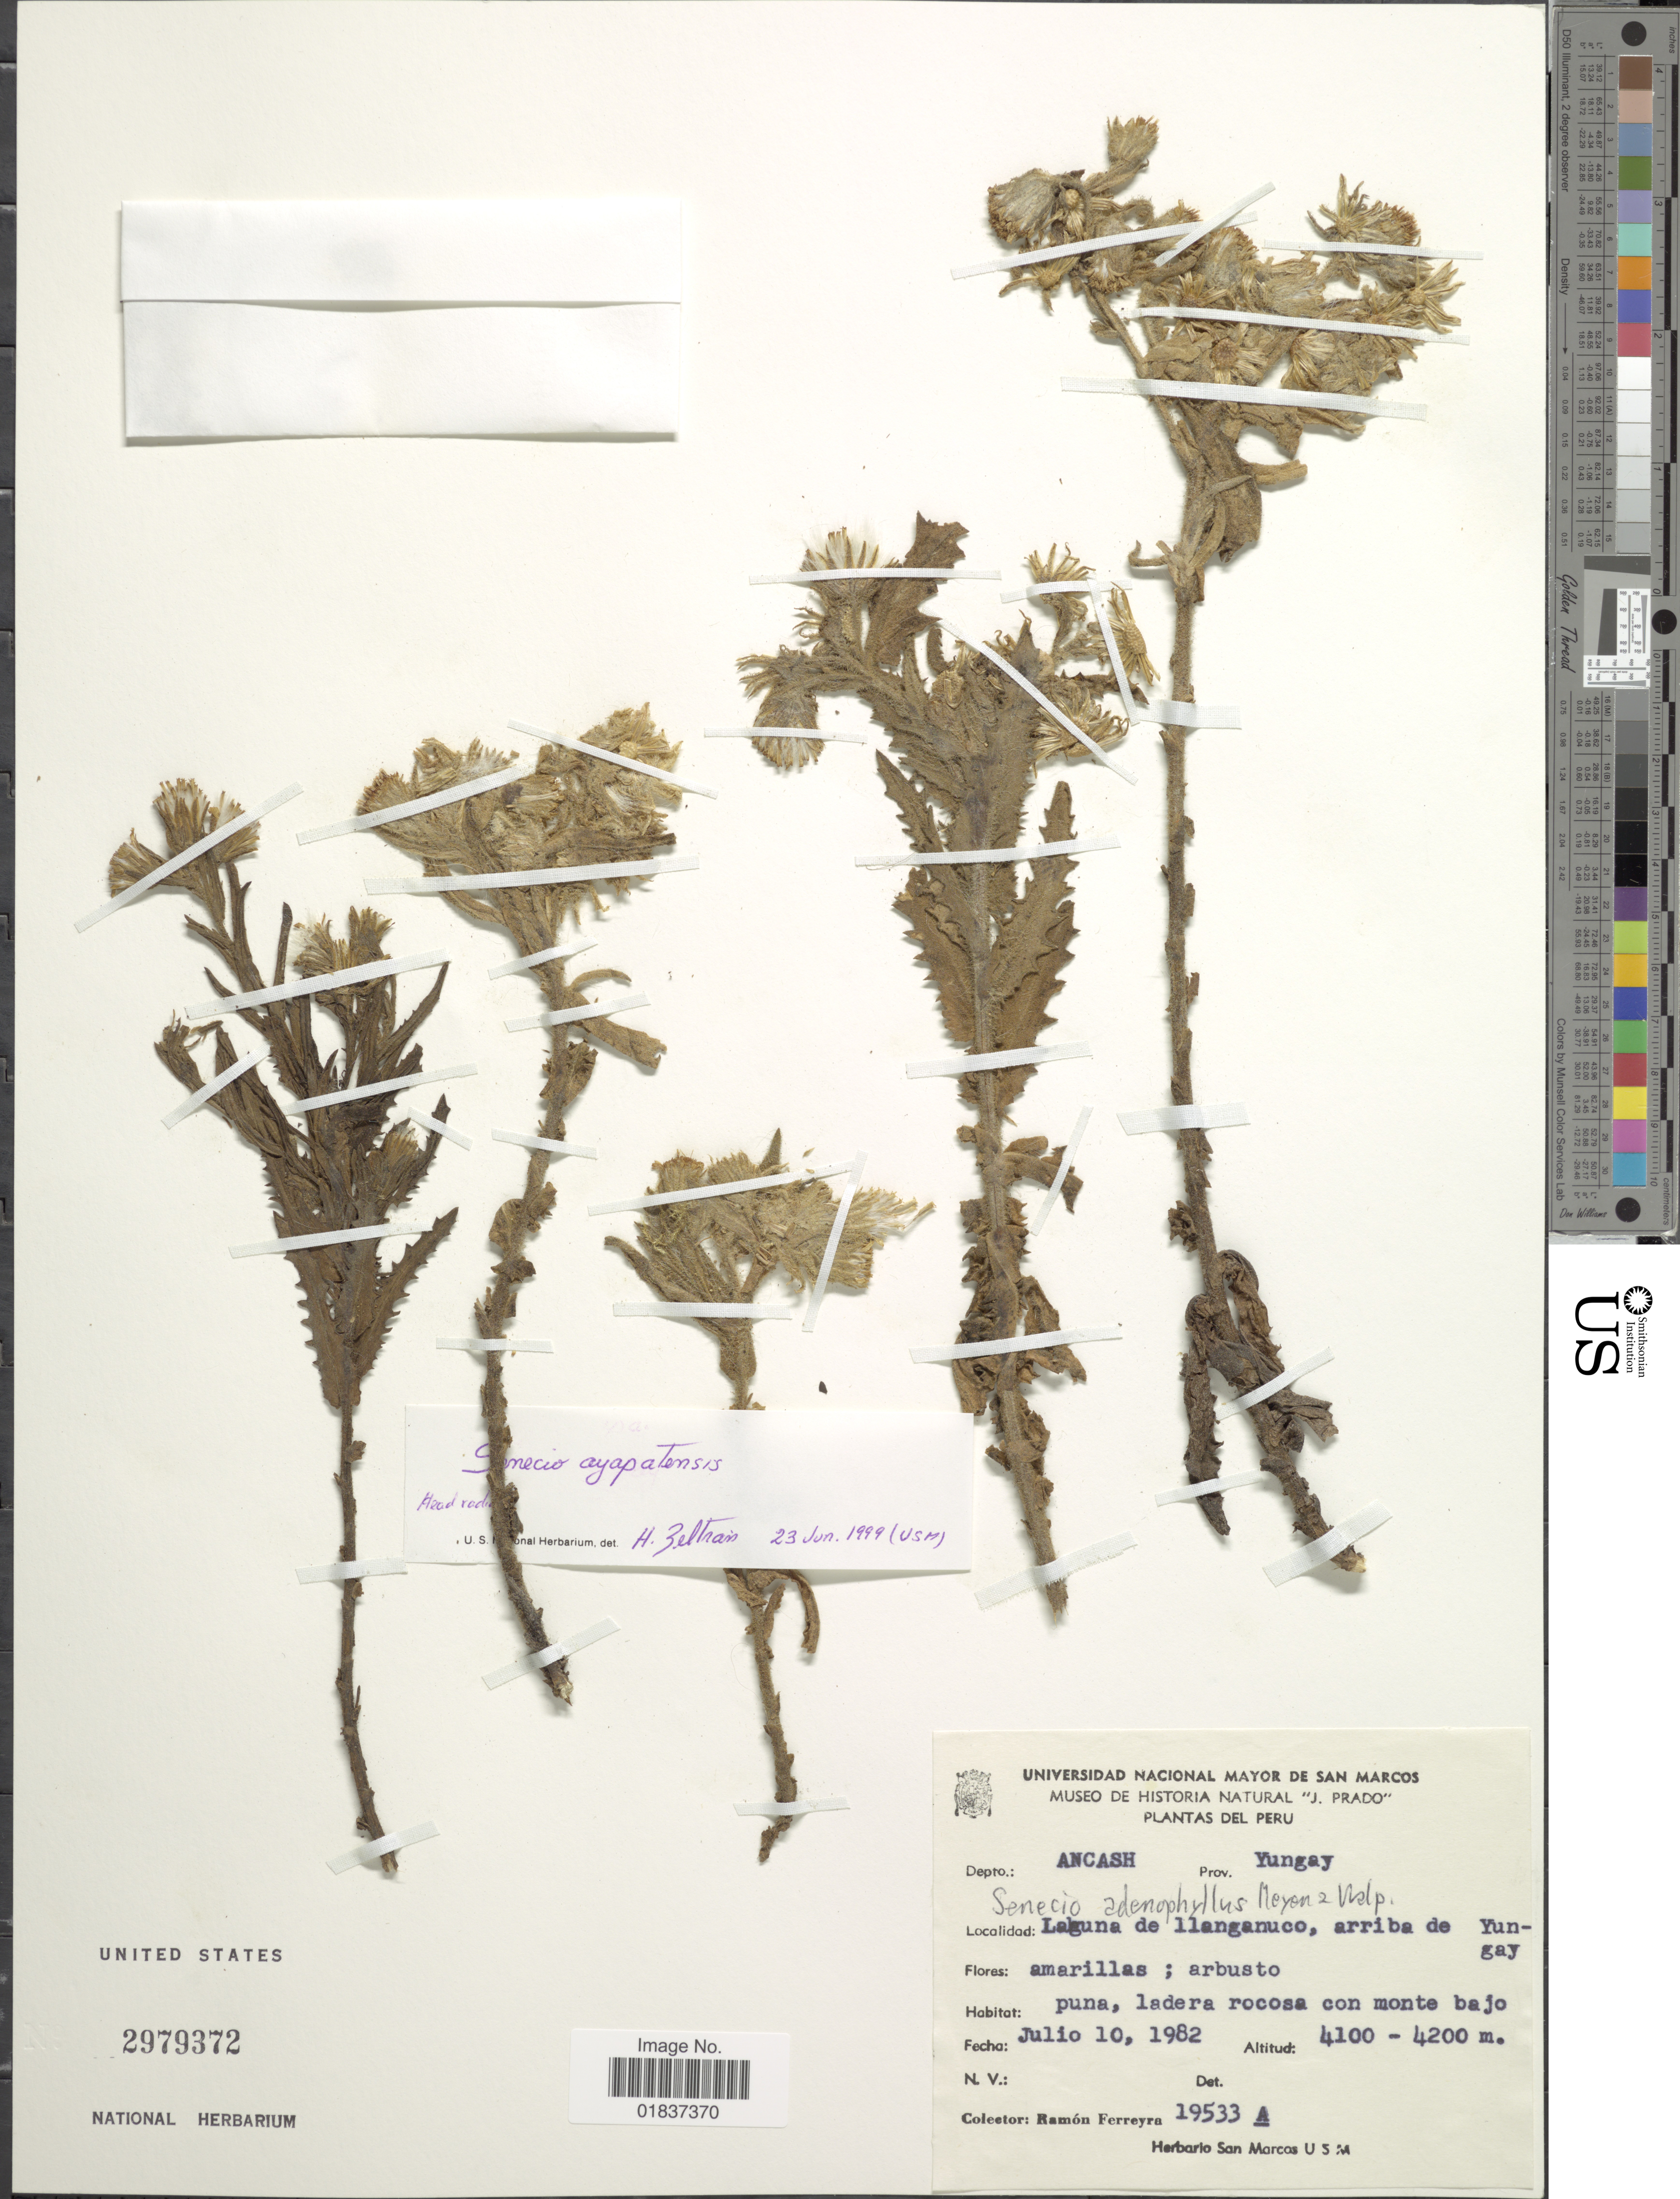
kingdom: Plantae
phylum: Tracheophyta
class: Magnoliopsida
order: Asterales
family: Asteraceae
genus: Senecio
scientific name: Senecio adenophyllus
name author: Meyen & Walp.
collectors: R. A. Ferreyra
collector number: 19533A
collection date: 1982-07-10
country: Peru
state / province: Ancash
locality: Depto.: Ancash Prov. Yungay. laguna de llanganuco, arriba de Yungay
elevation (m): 4100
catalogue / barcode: US 2979372